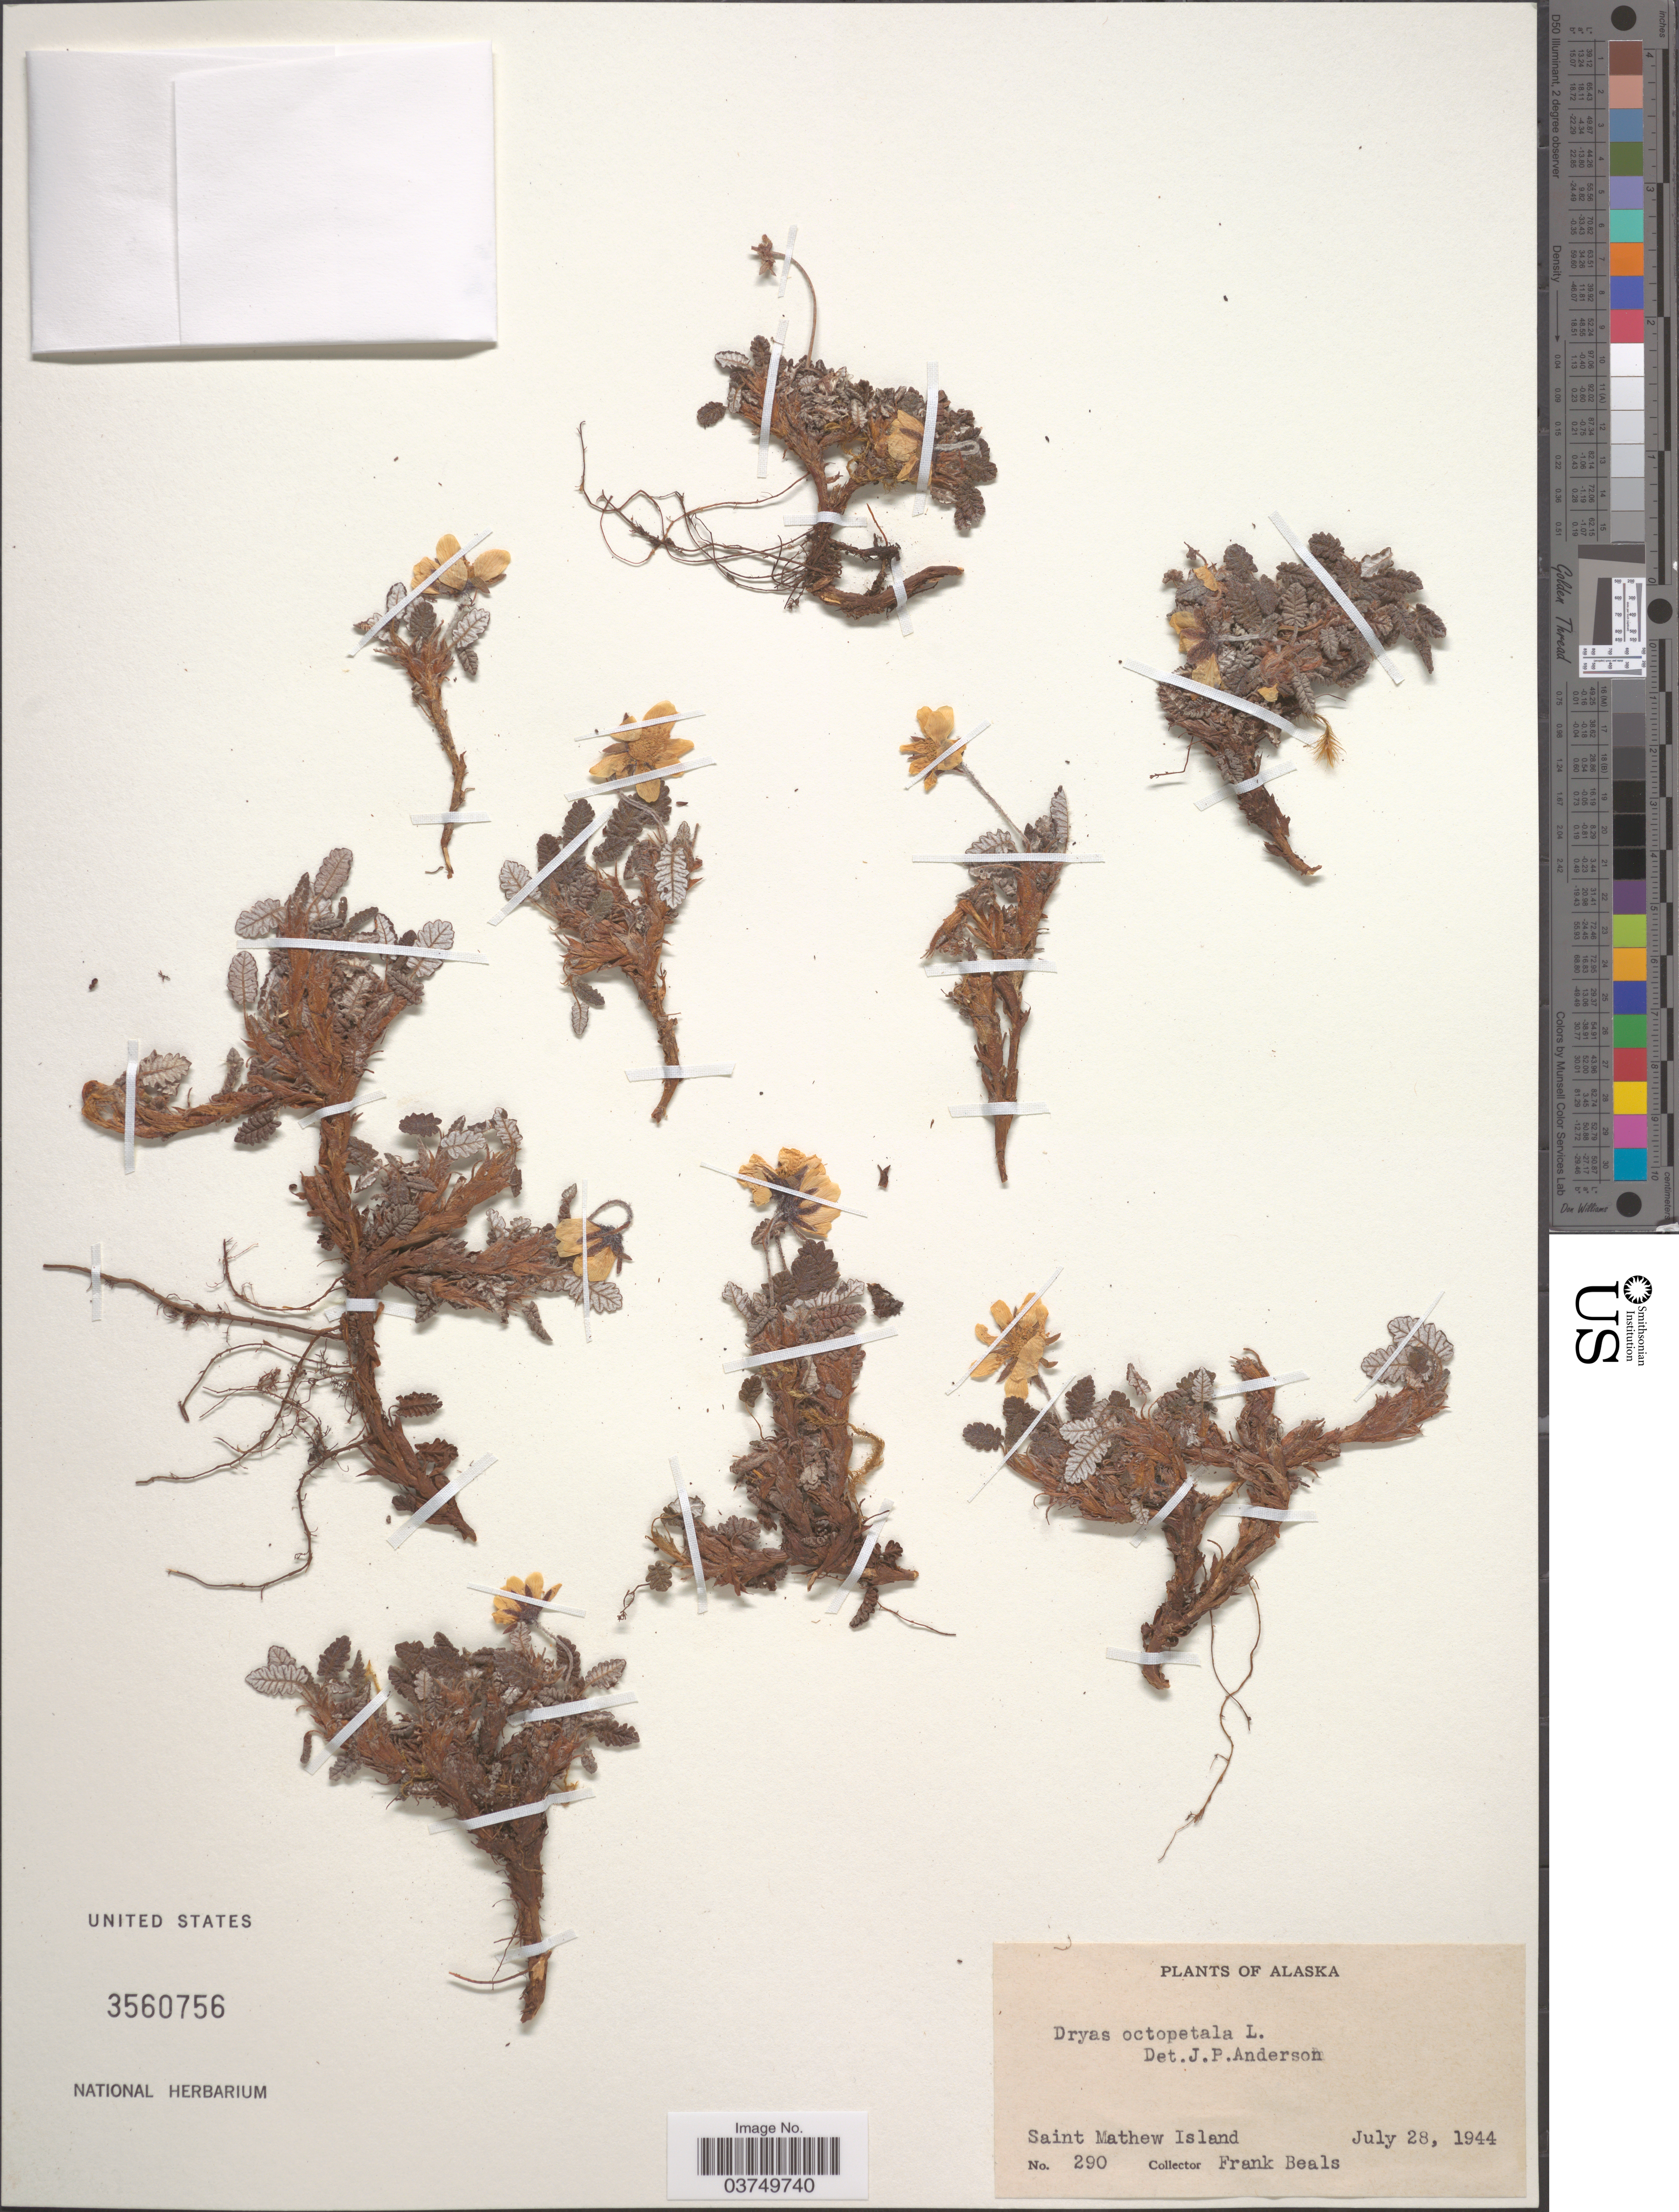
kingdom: Plantae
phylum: Tracheophyta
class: Magnoliopsida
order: Rosales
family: Rosaceae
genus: Dryas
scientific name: Dryas octopetala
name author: L.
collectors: F. Beals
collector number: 290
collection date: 1944-07-28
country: United States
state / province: Alaska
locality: Saint Mathew Island.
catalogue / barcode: US 3560756